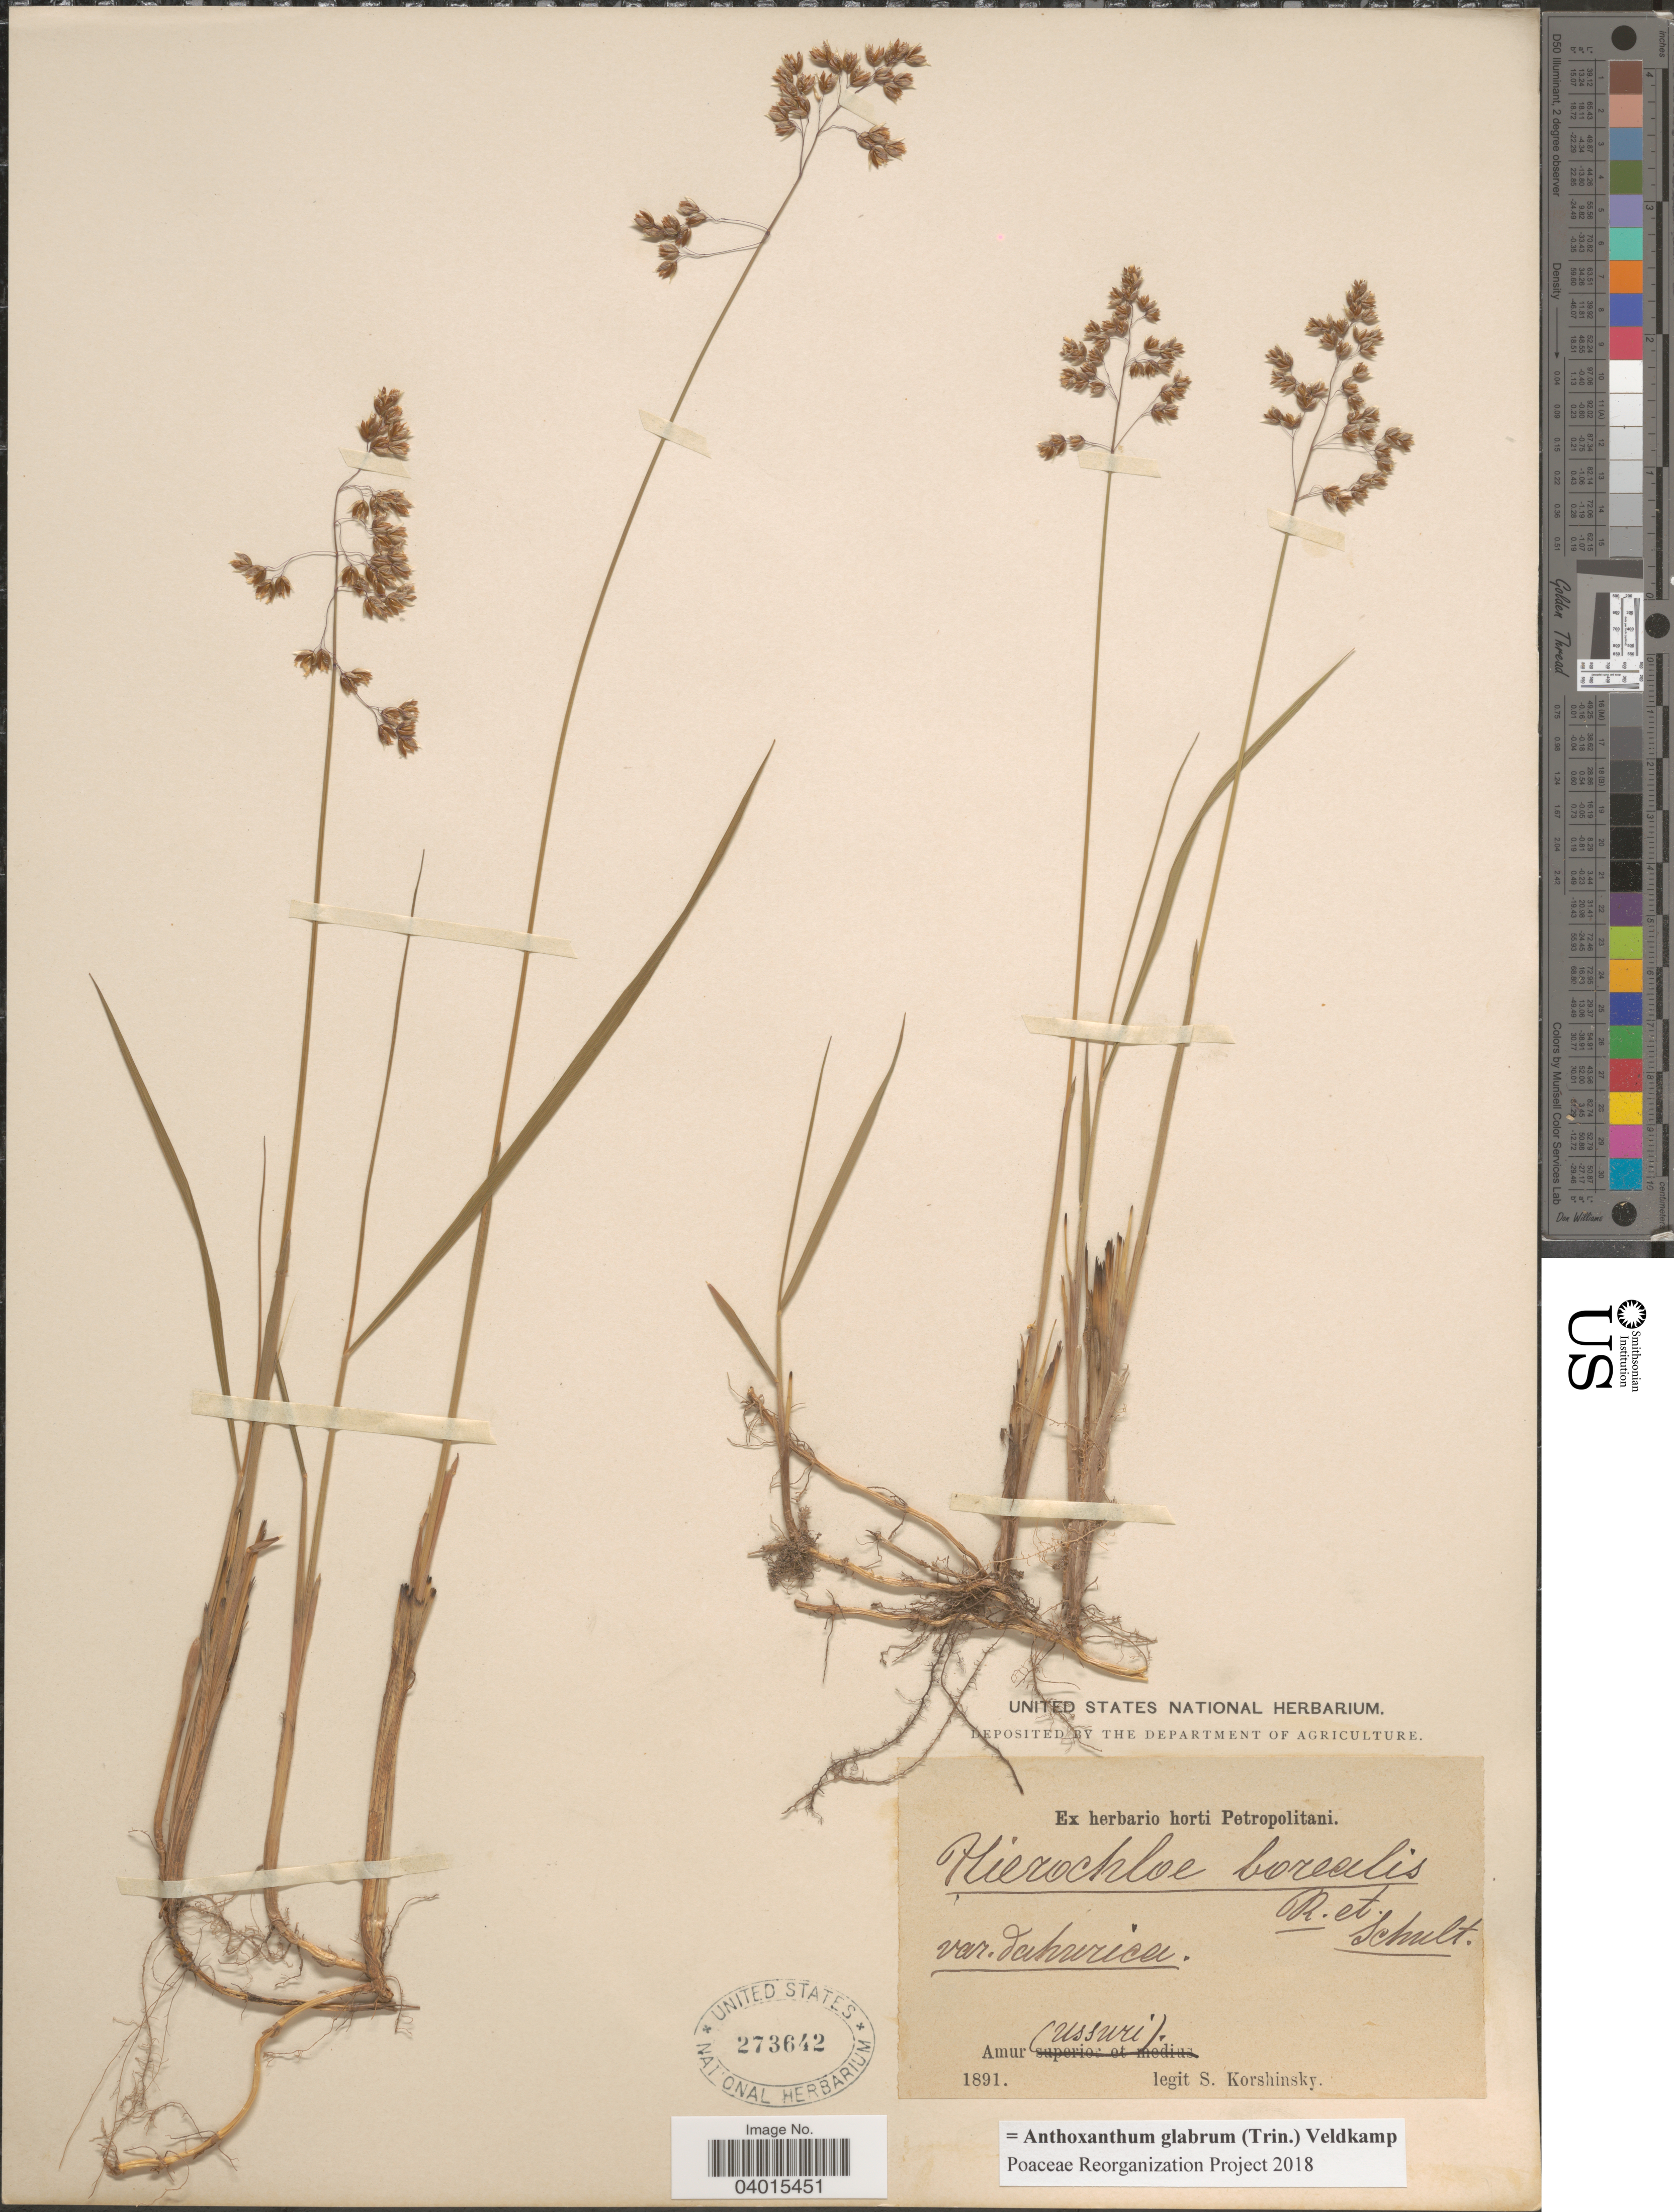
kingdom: Plantae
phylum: Tracheophyta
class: Liliopsida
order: Poales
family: Poaceae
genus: Anthoxanthum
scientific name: Anthoxanthum glabrum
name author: (Trin.) Veldkamp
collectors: S. I. Korshinsky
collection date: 1891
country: Russian Federation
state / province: Amur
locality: Ussuri.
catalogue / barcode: US 273642